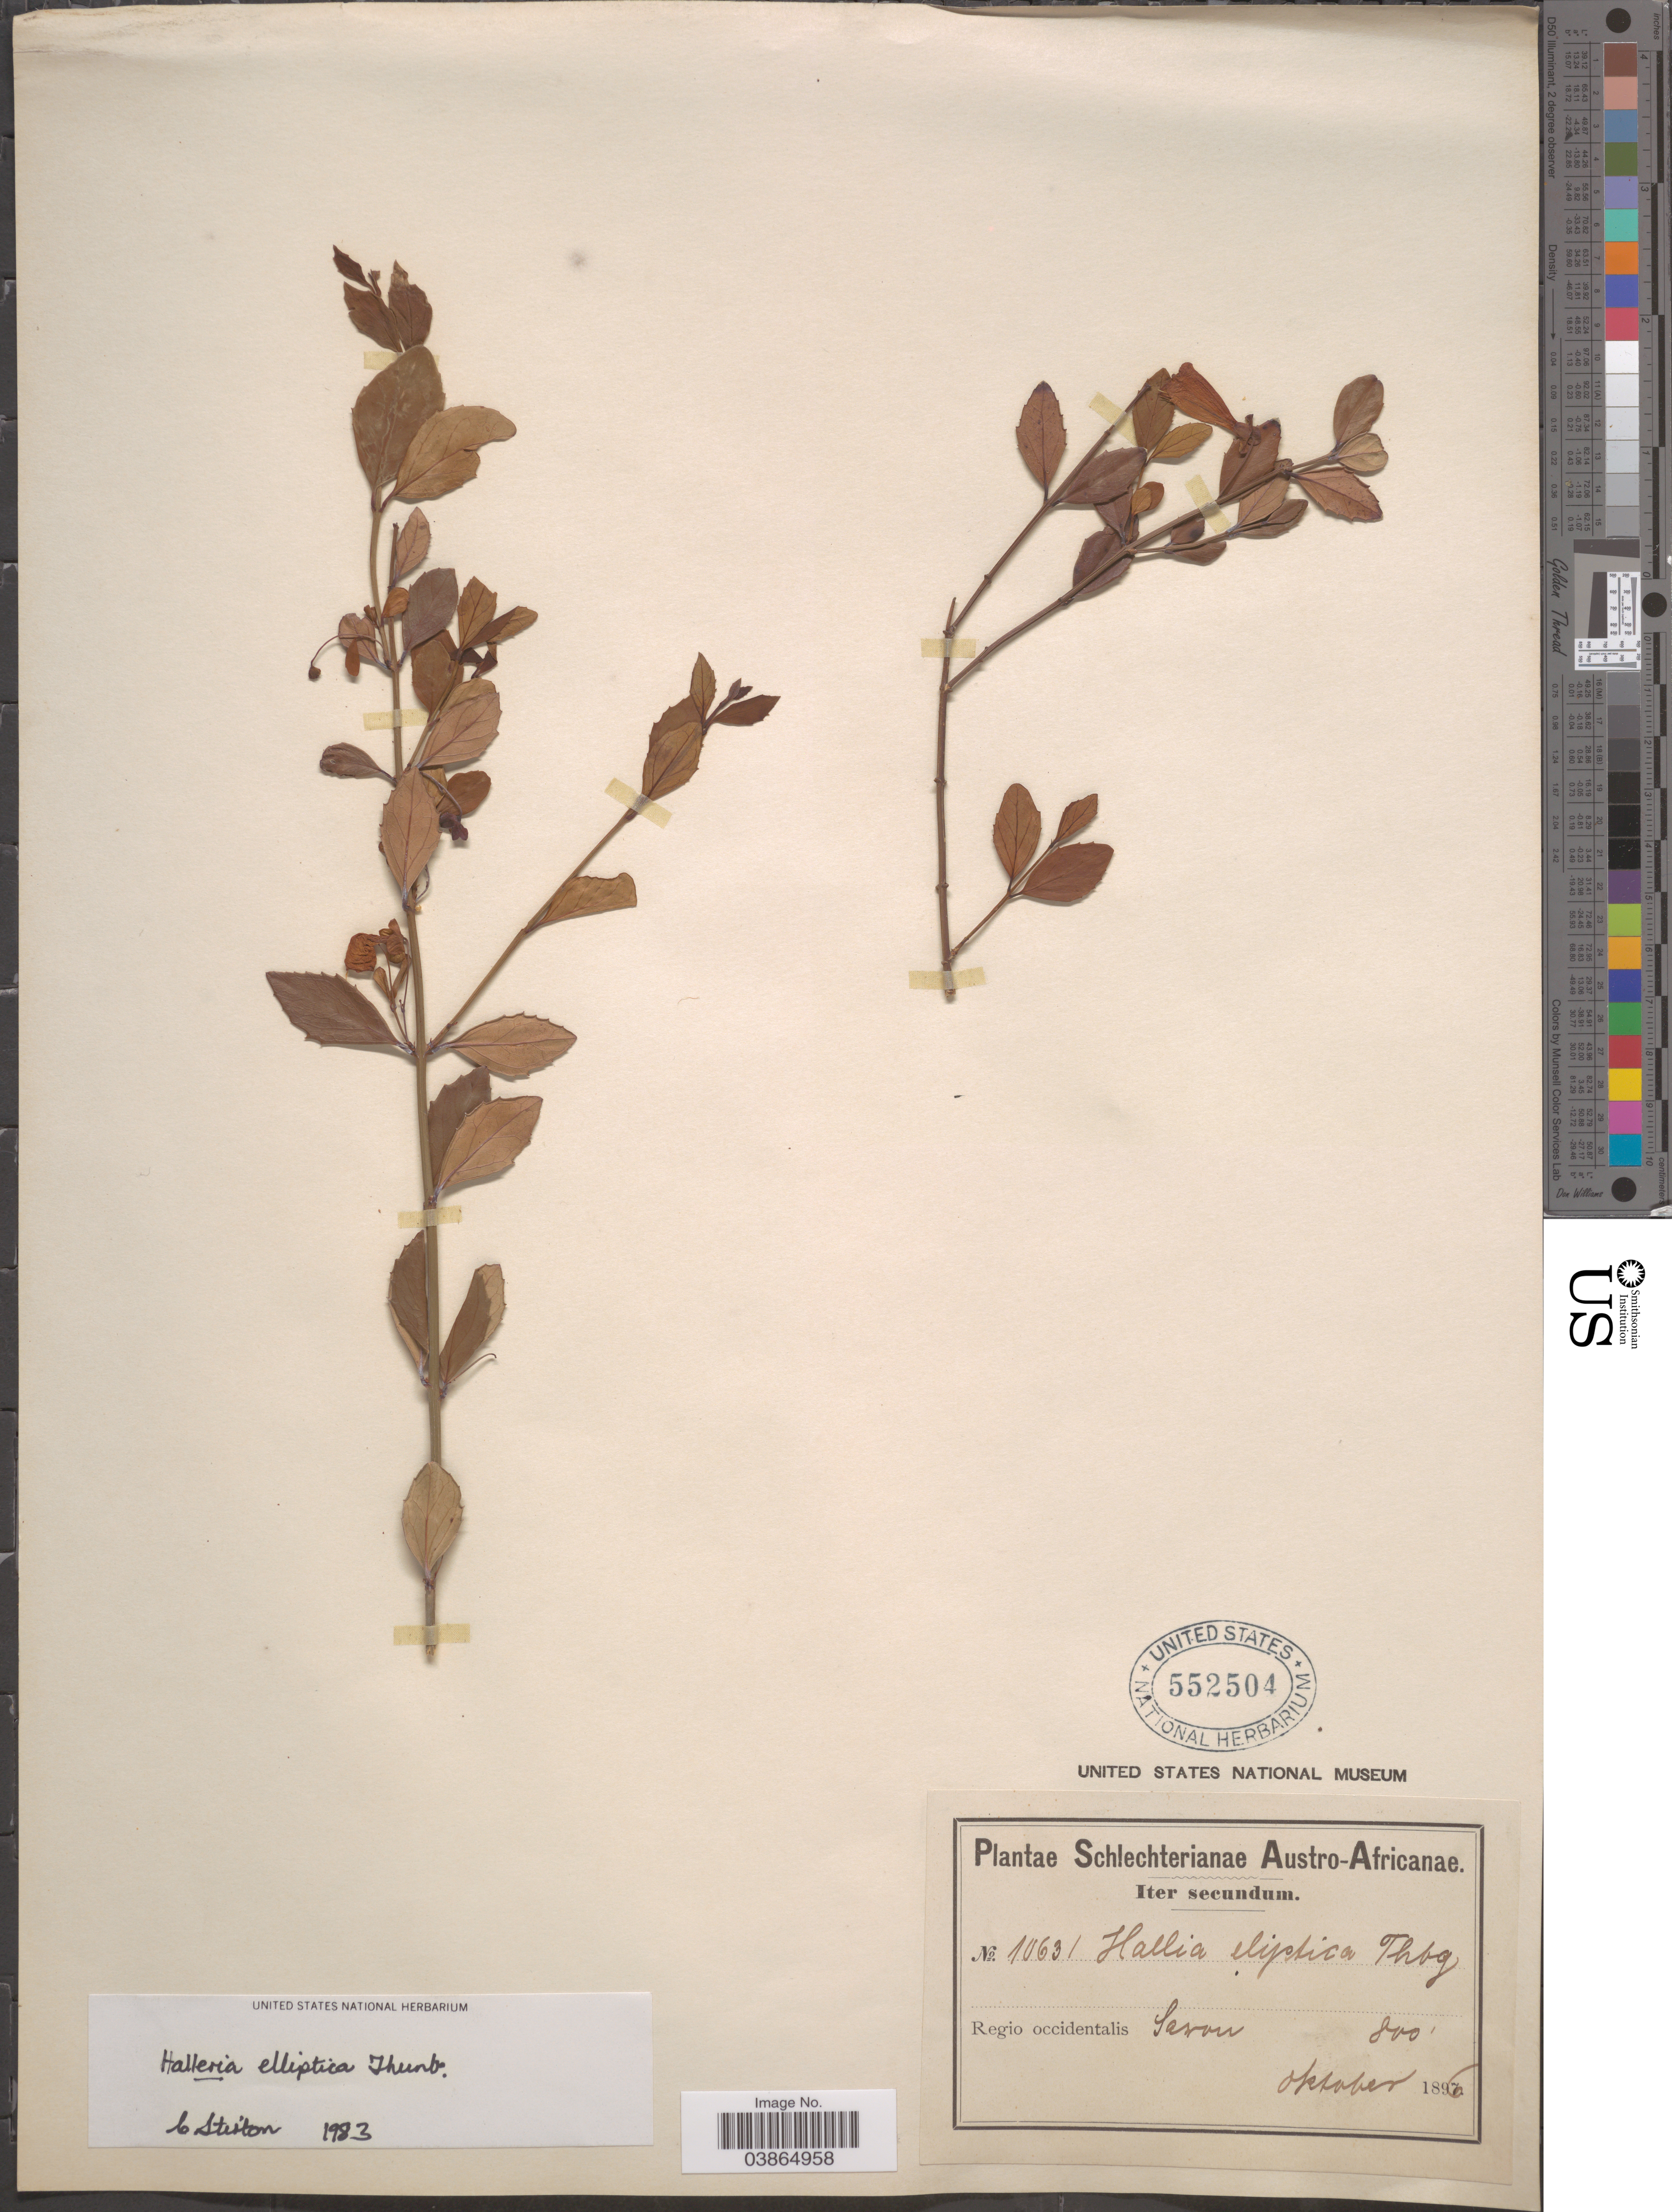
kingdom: Plantae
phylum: Tracheophyta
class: Magnoliopsida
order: Lamiales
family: Stilbaceae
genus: Halleria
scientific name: Halleria elliptica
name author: L.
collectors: Schlechter, --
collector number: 10631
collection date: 1896-10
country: South Africa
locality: Austro-Africanae. Regio occidentalis Saron.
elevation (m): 244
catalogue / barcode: US 552504